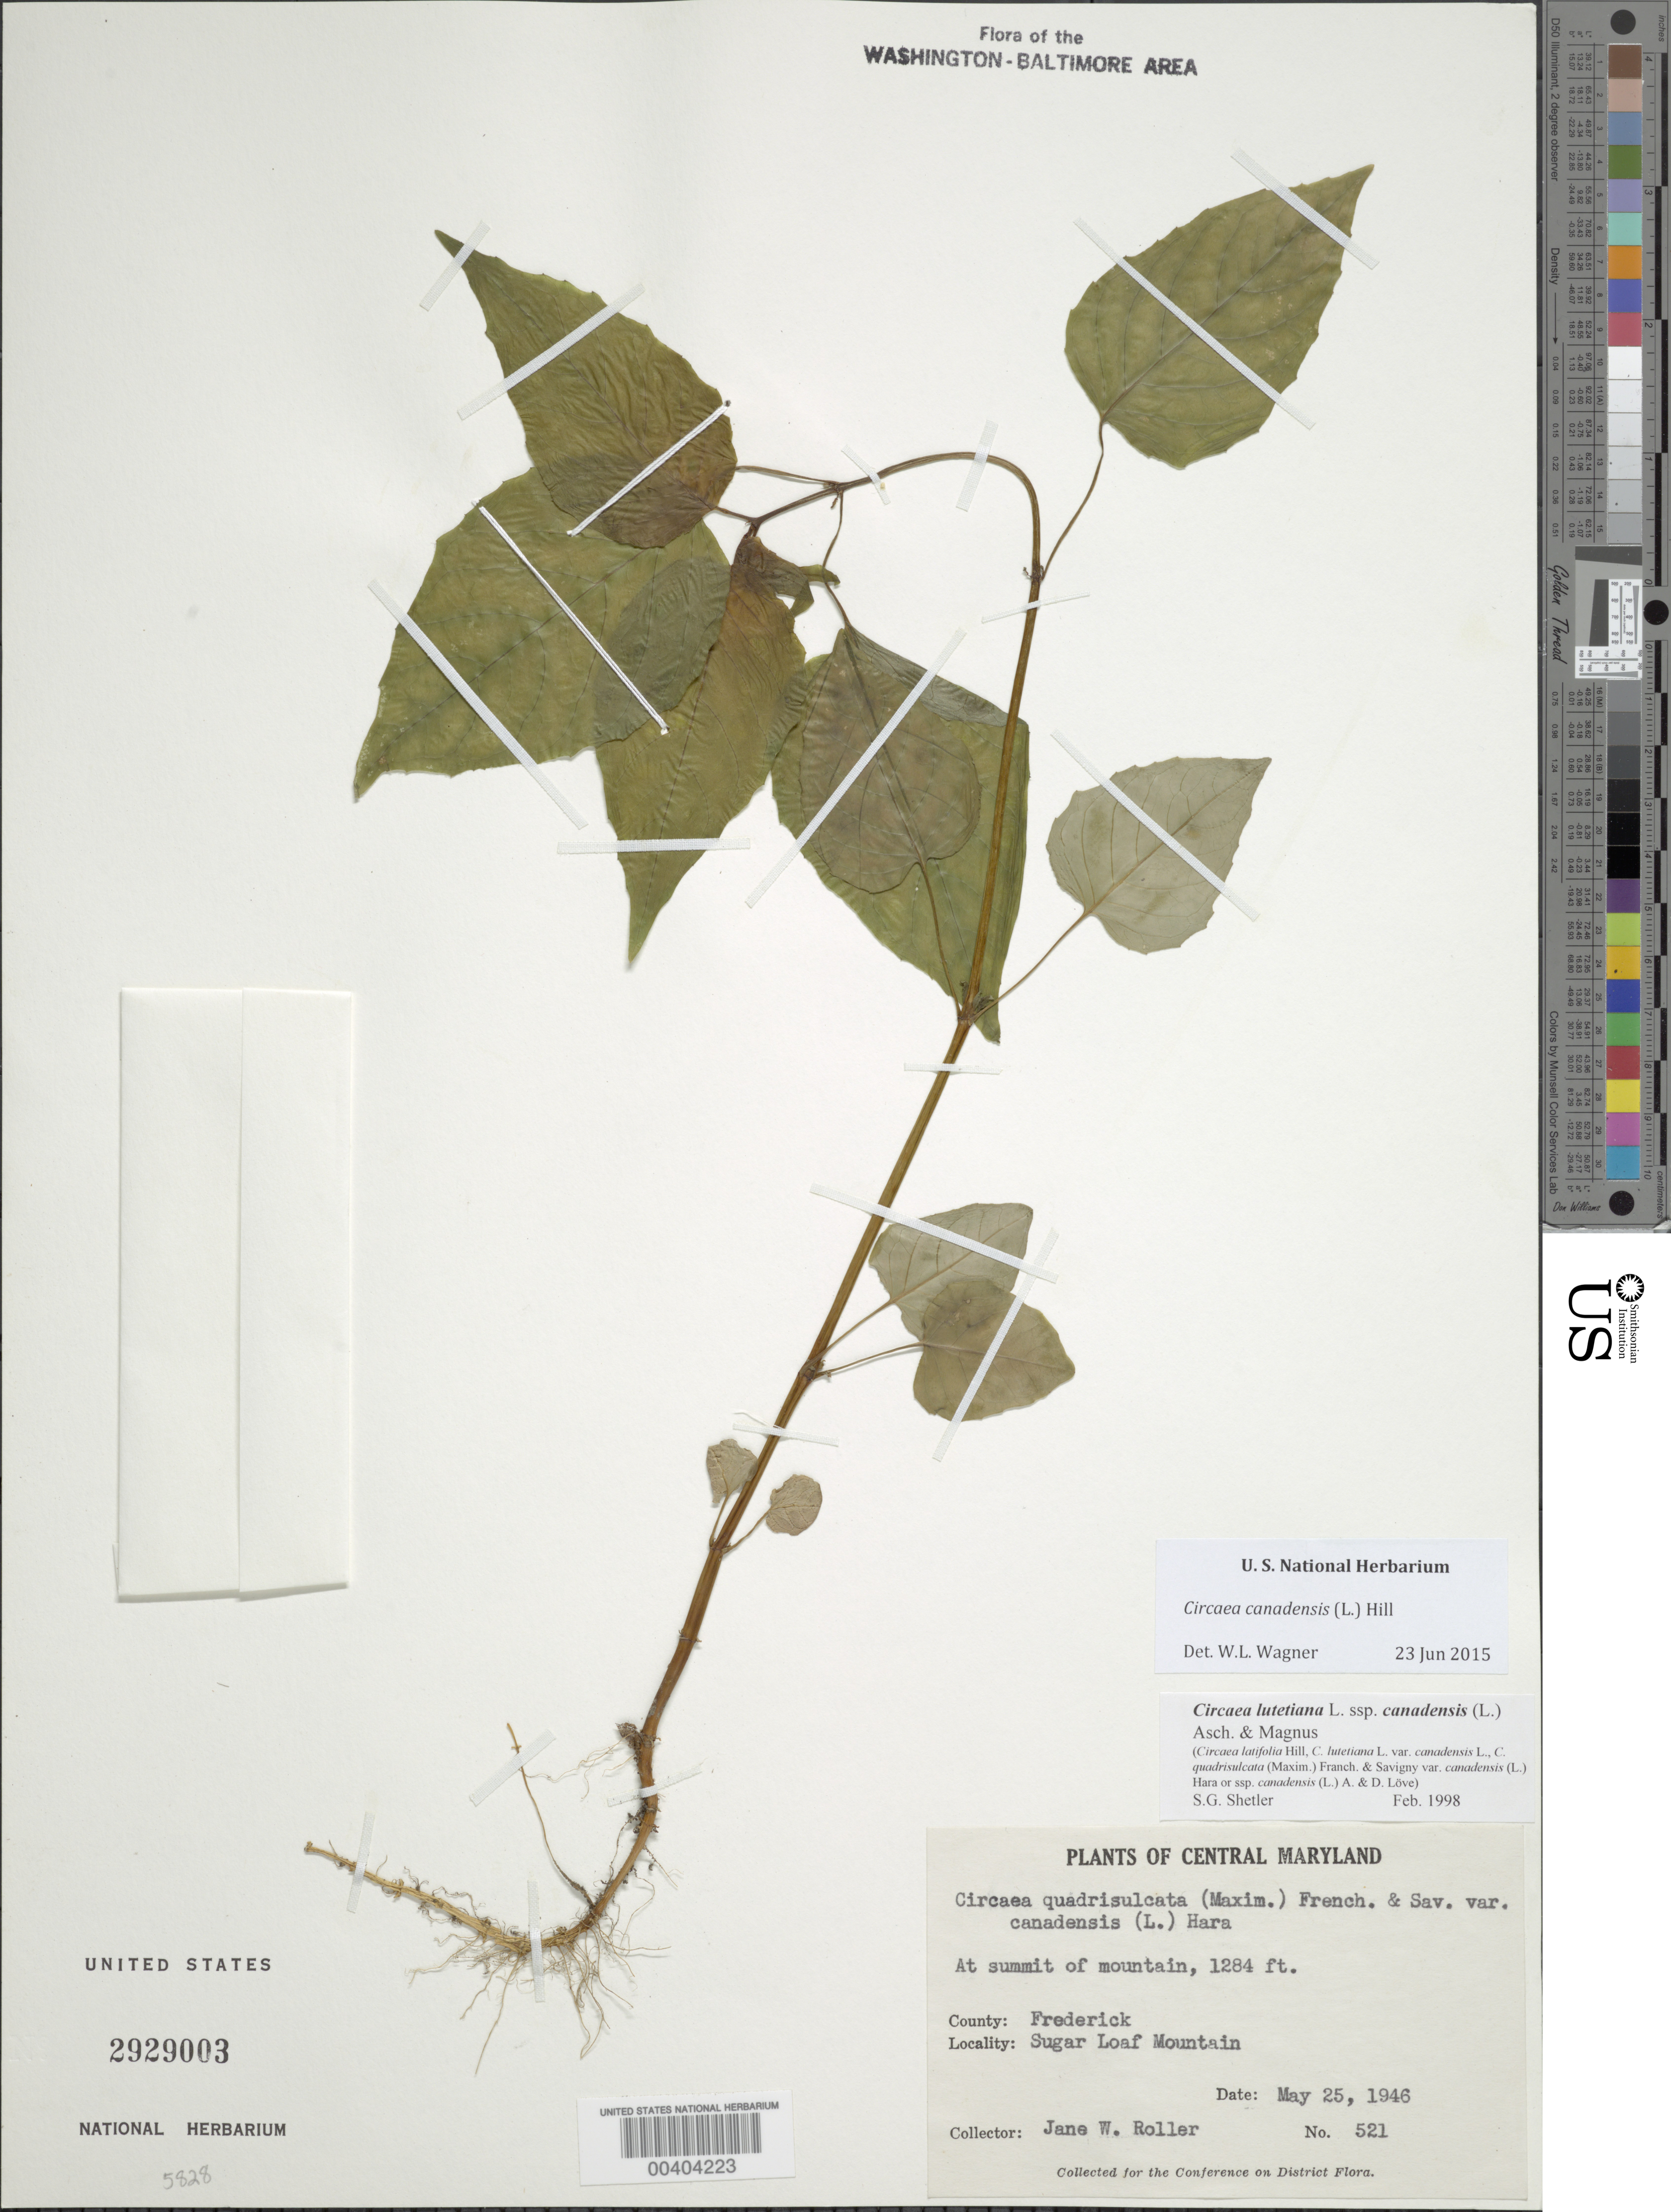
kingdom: Plantae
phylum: Tracheophyta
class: Magnoliopsida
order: Myrtales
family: Onagraceae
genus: Circaea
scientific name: Circaea canadensis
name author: (L.) Hill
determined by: Wagner, W. L., (BOT), Smithsonian Institution - National Museum of Natural History (UNITED STATES)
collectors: J. W. Roller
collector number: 521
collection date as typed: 25 May 1946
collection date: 1946-05-25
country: United States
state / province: Maryland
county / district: Frederick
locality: Sugar Loaf Mountain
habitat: At summit of mountain, 1284 ft.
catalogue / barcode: US 2929003